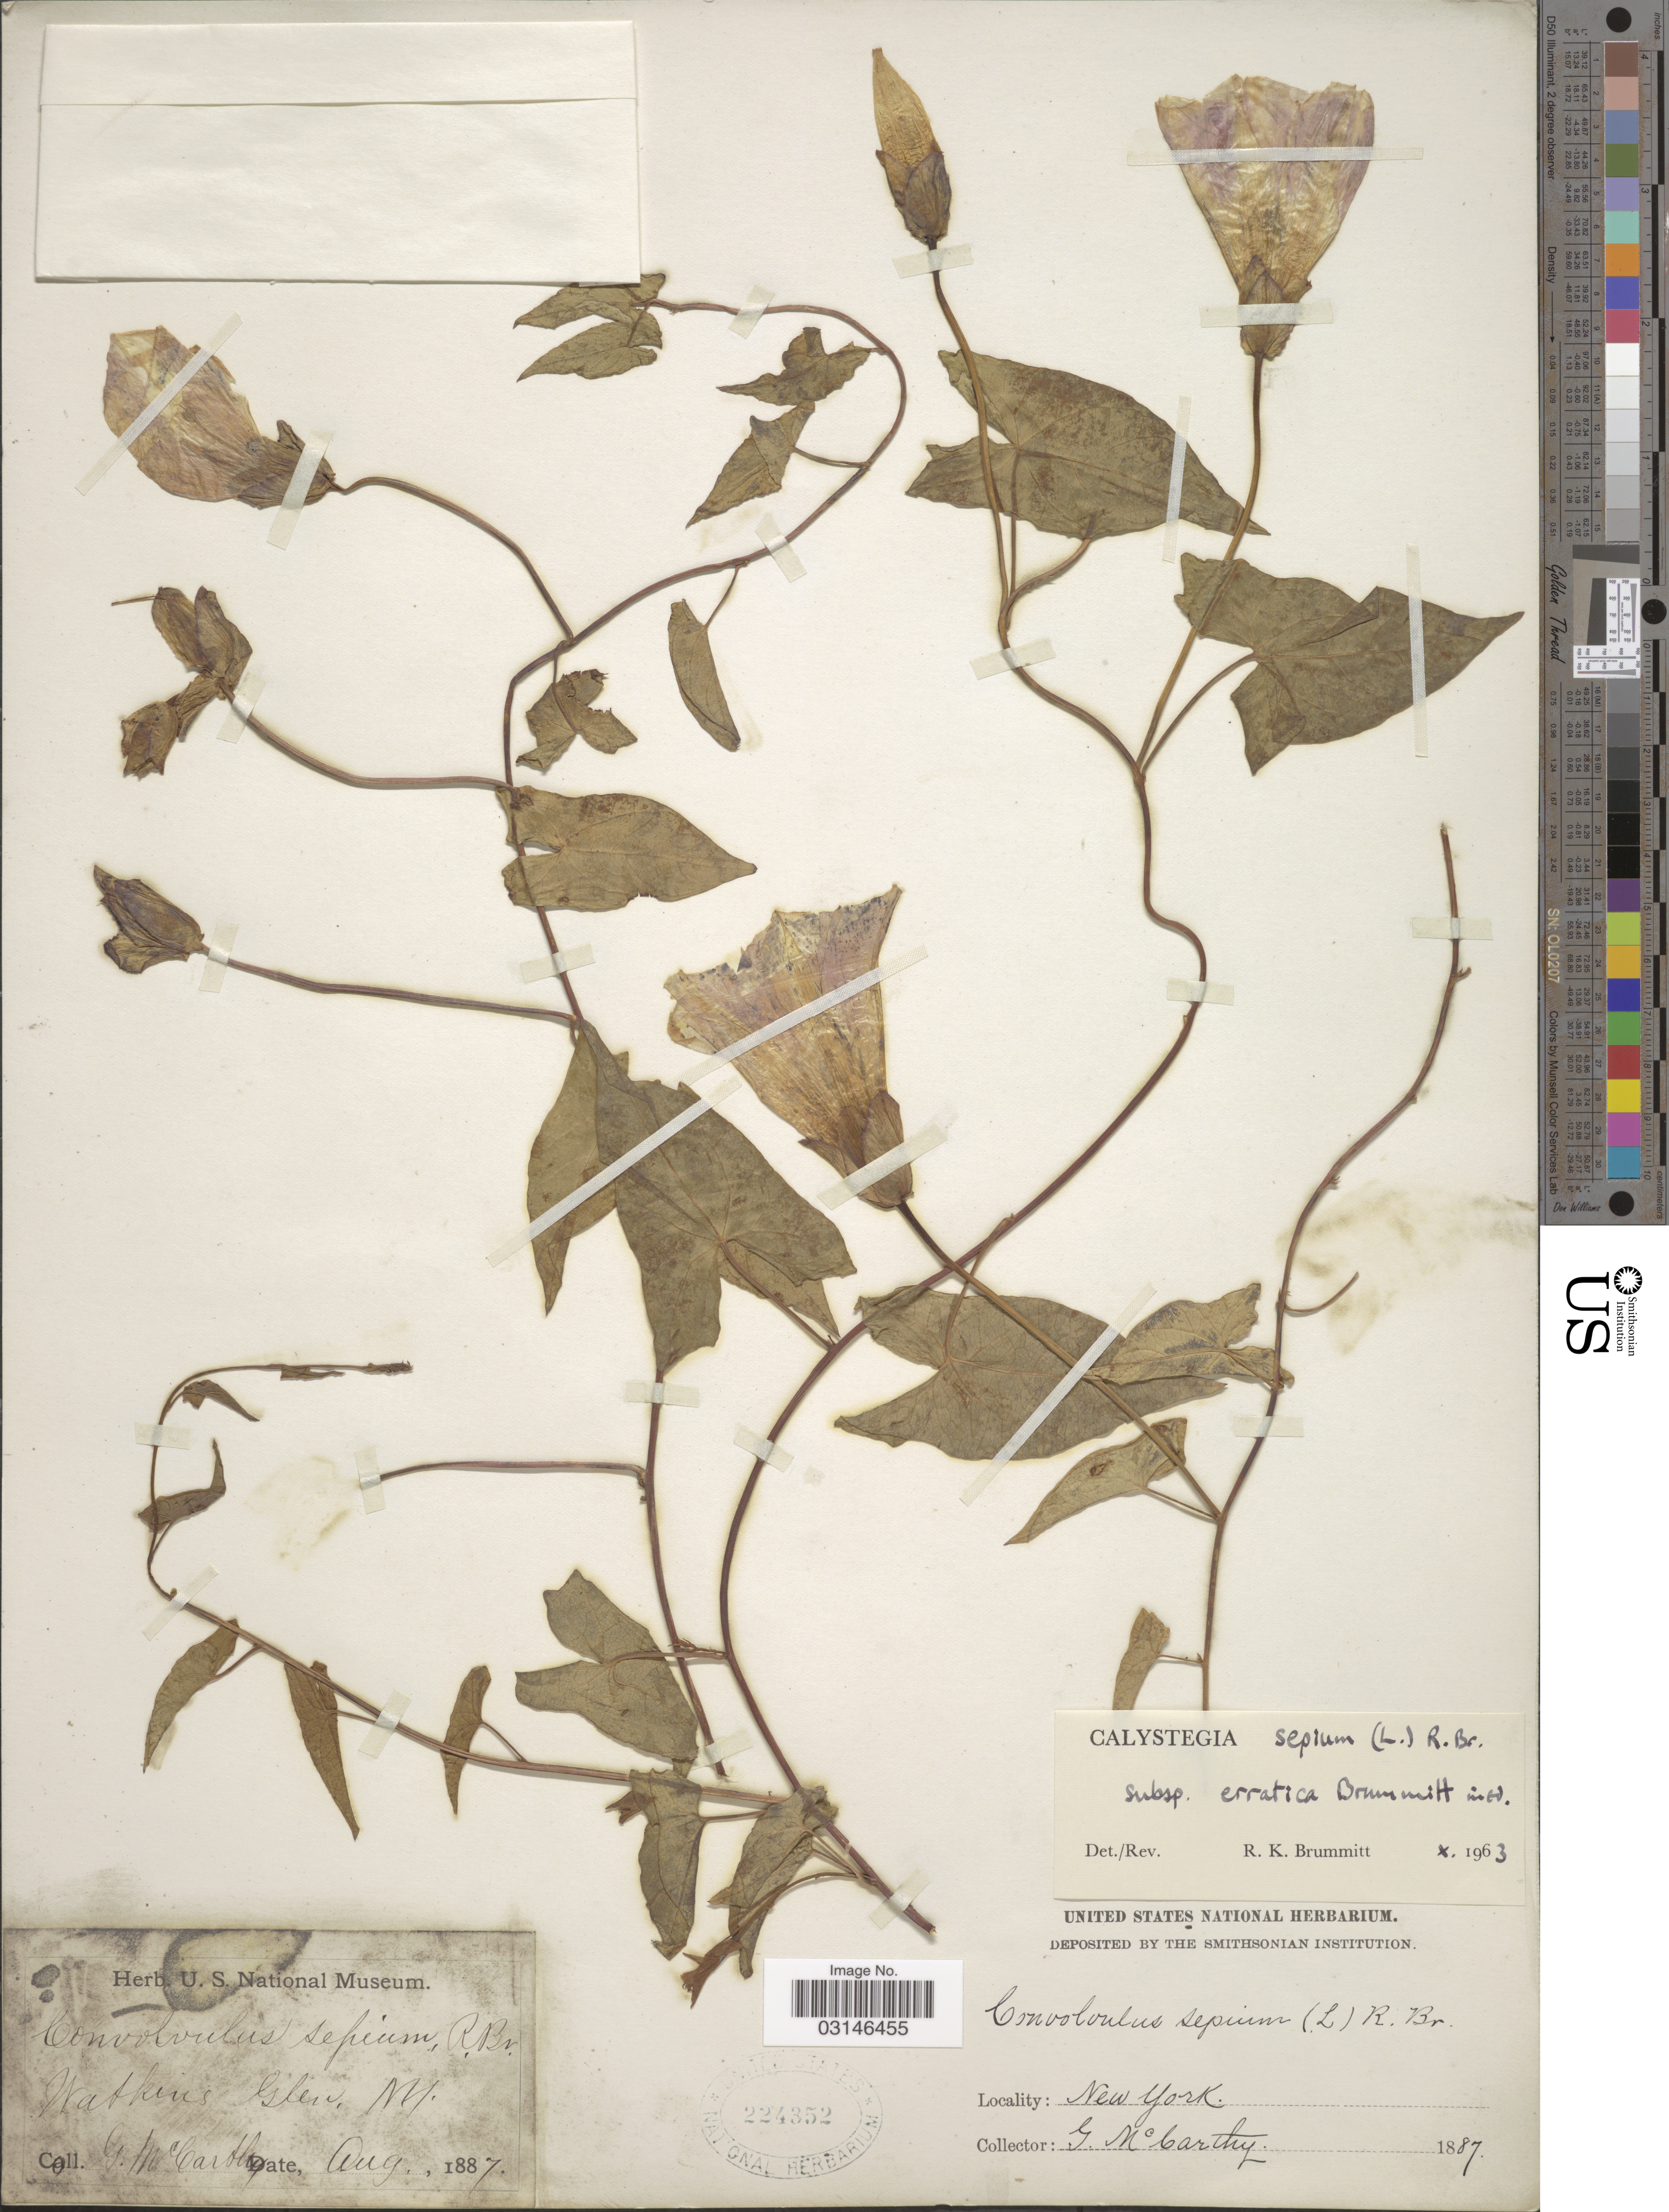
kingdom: Plantae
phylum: Tracheophyta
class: Magnoliopsida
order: Solanales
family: Convolvulaceae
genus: Calystegia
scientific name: Calystegia sepium subsp. erratica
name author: Brummitt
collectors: G. McCarthy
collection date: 1887-08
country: United States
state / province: New York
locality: Watkins Glen, N.Y.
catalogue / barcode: US 224352